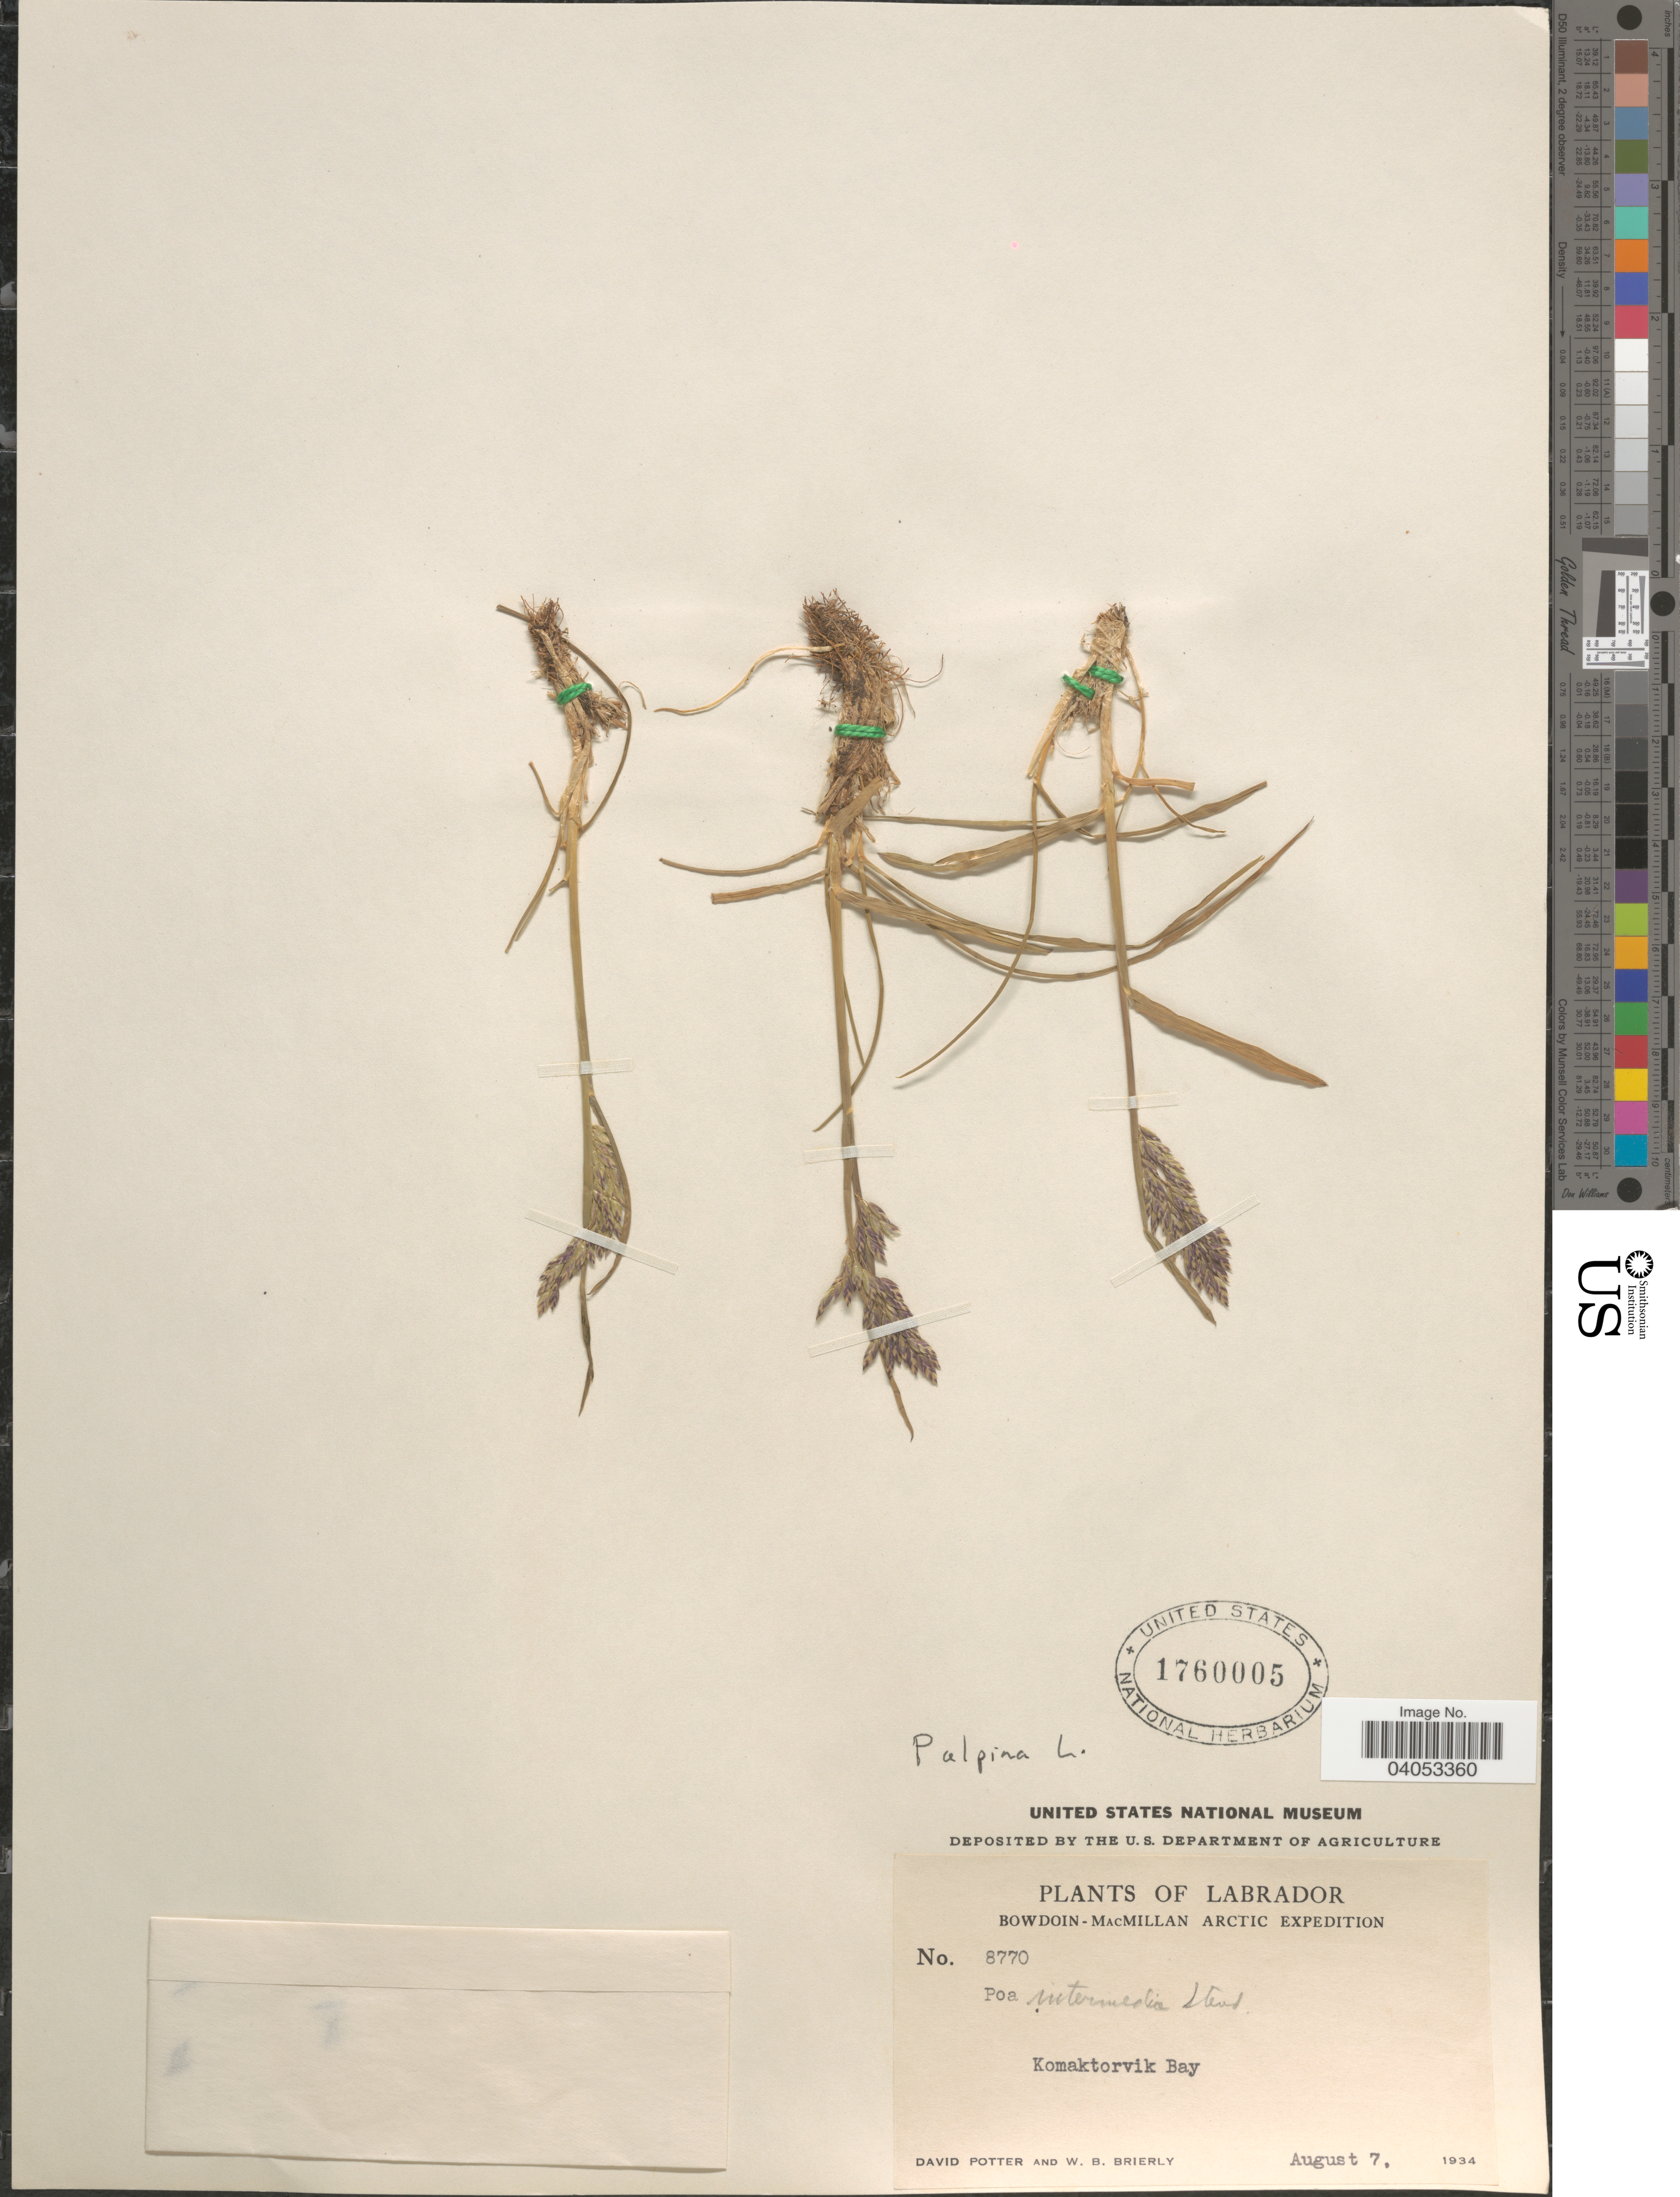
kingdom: Plantae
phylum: Tracheophyta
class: Liliopsida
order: Poales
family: Poaceae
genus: Poa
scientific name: Poa alpina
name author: L.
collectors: D. Potter & W. Brierly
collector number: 8770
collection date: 1934-08-07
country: Canada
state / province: Newfoundland and Labrador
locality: Labrador. Komaktorvik Bay.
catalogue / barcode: US 1760005